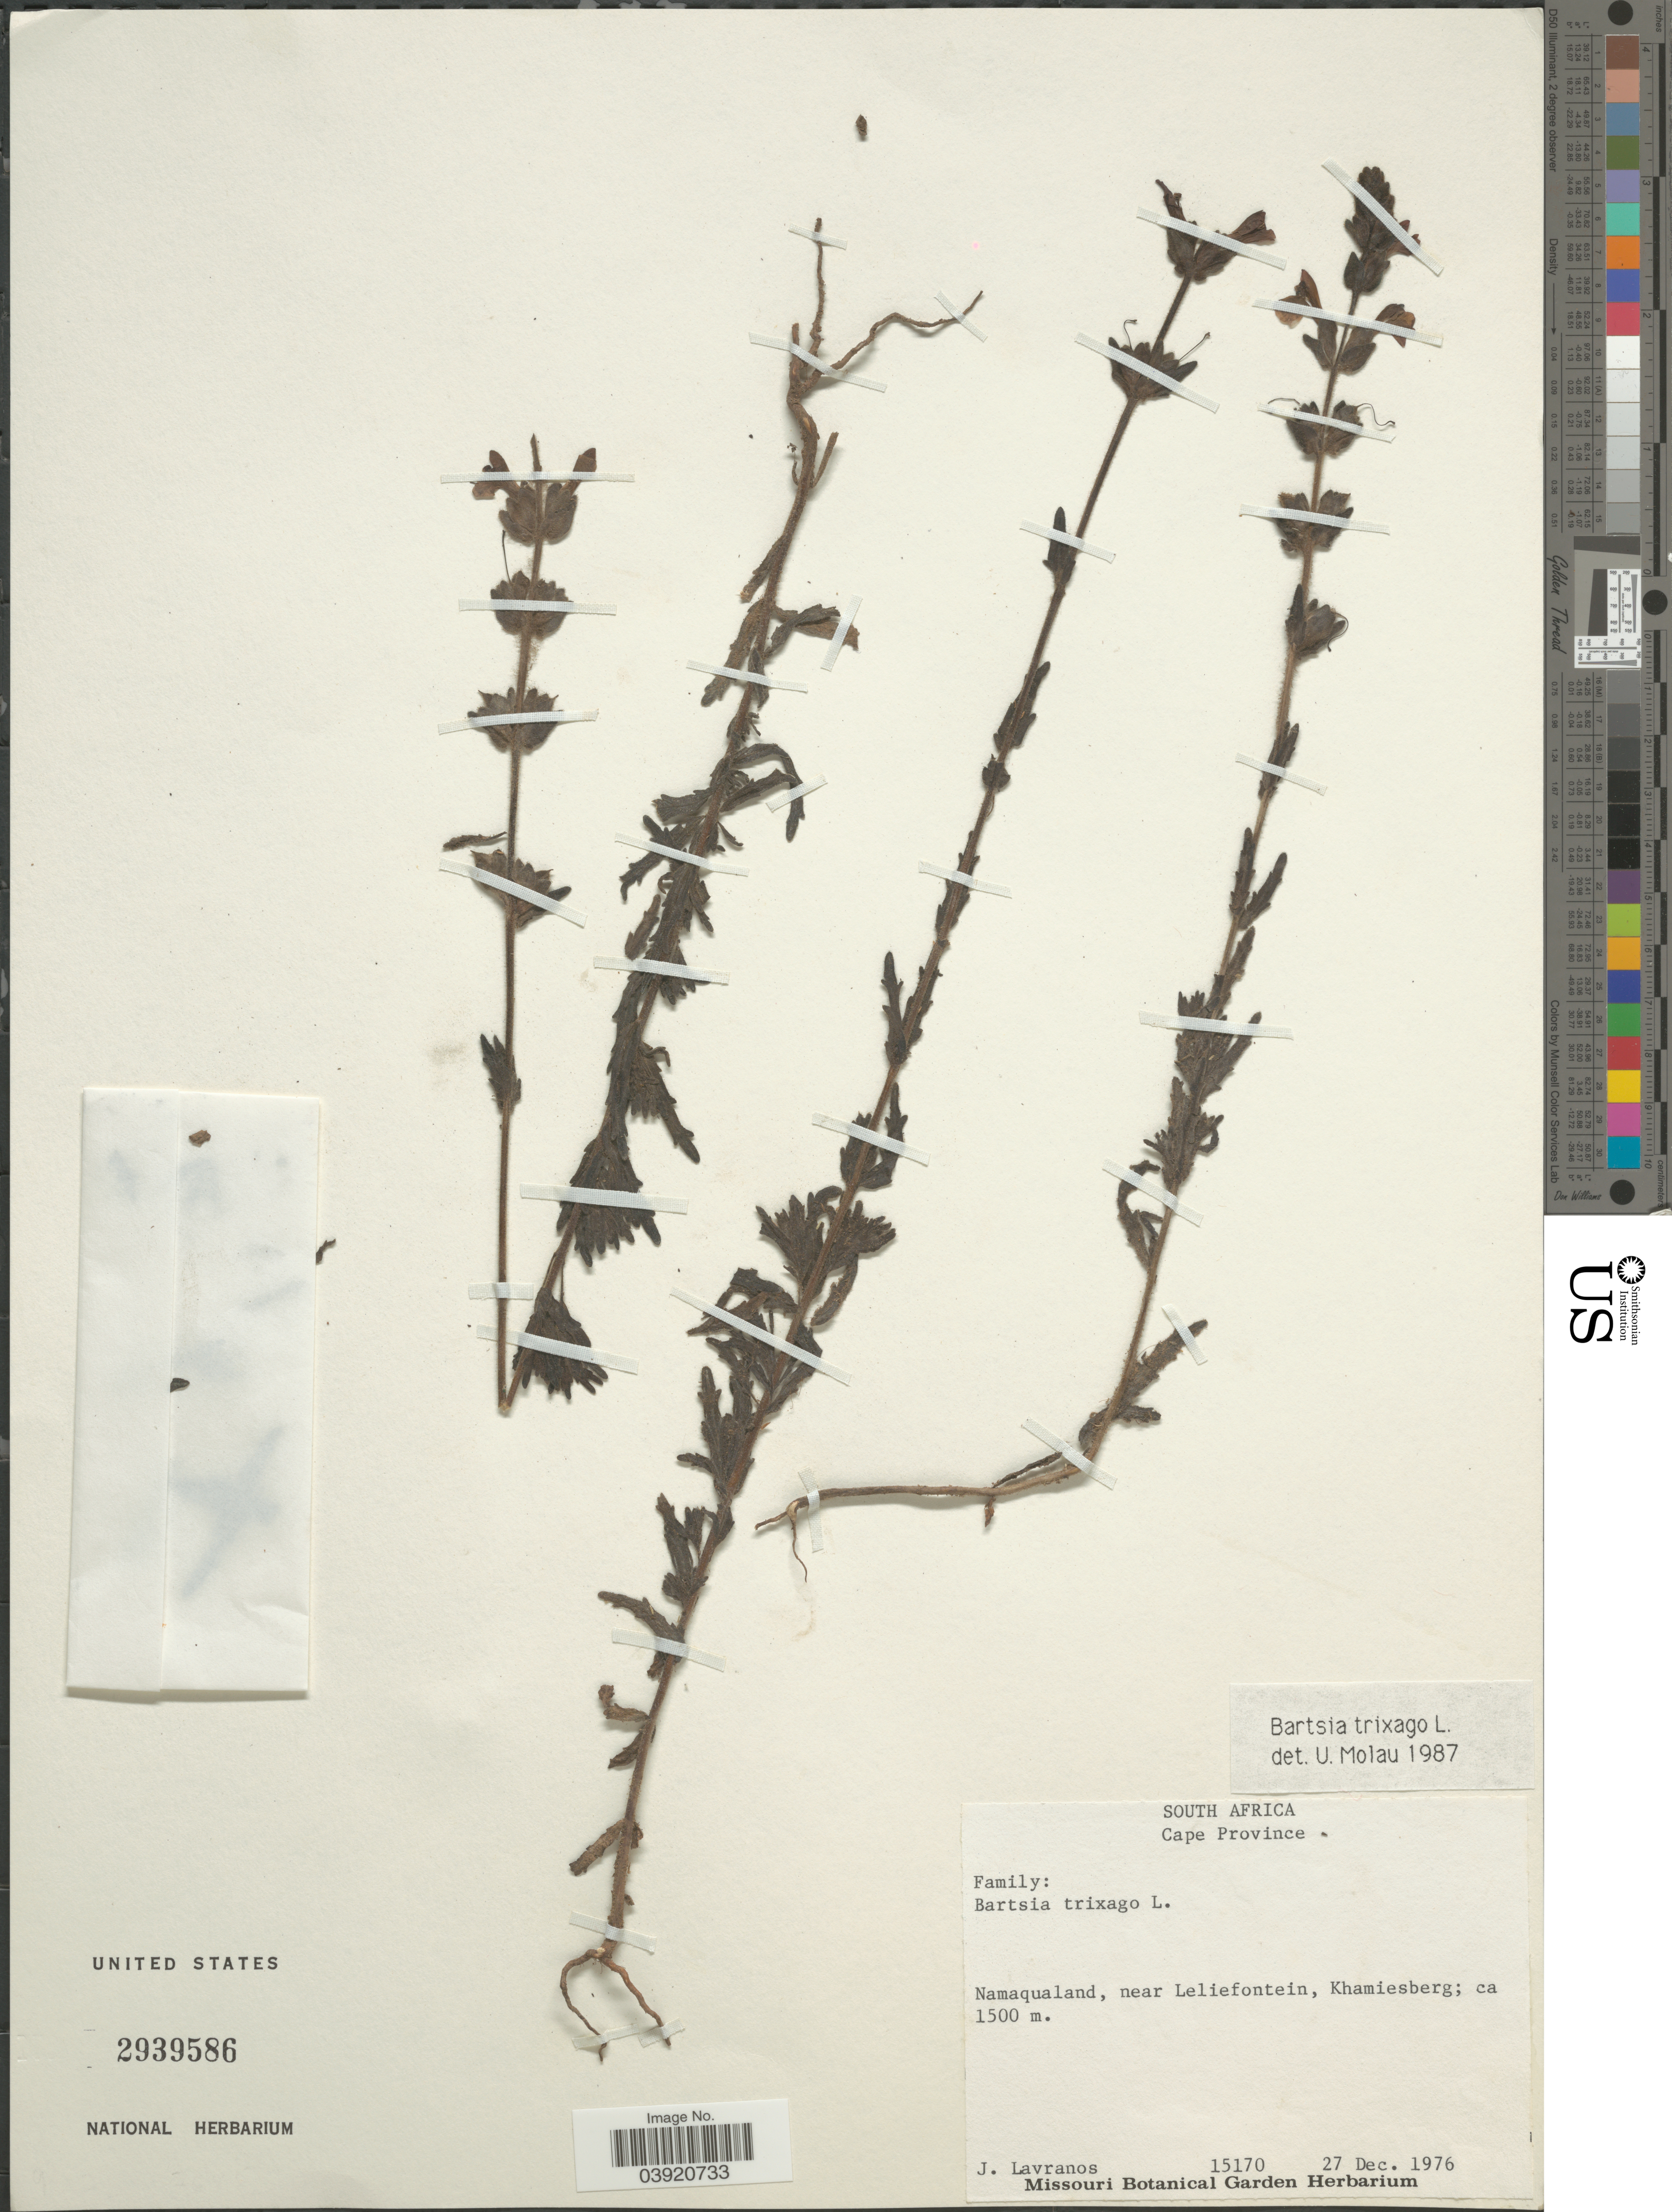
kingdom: Plantae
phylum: Tracheophyta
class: Magnoliopsida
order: Lamiales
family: Orobanchaceae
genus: Bartsia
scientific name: Bartsia trixago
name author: L.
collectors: J. Lavranos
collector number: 15170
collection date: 1976-12-27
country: South Africa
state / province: Northern Cape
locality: Namaqualand, near Leliefontein, Khamiesberg.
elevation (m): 1500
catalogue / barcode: US 2939586